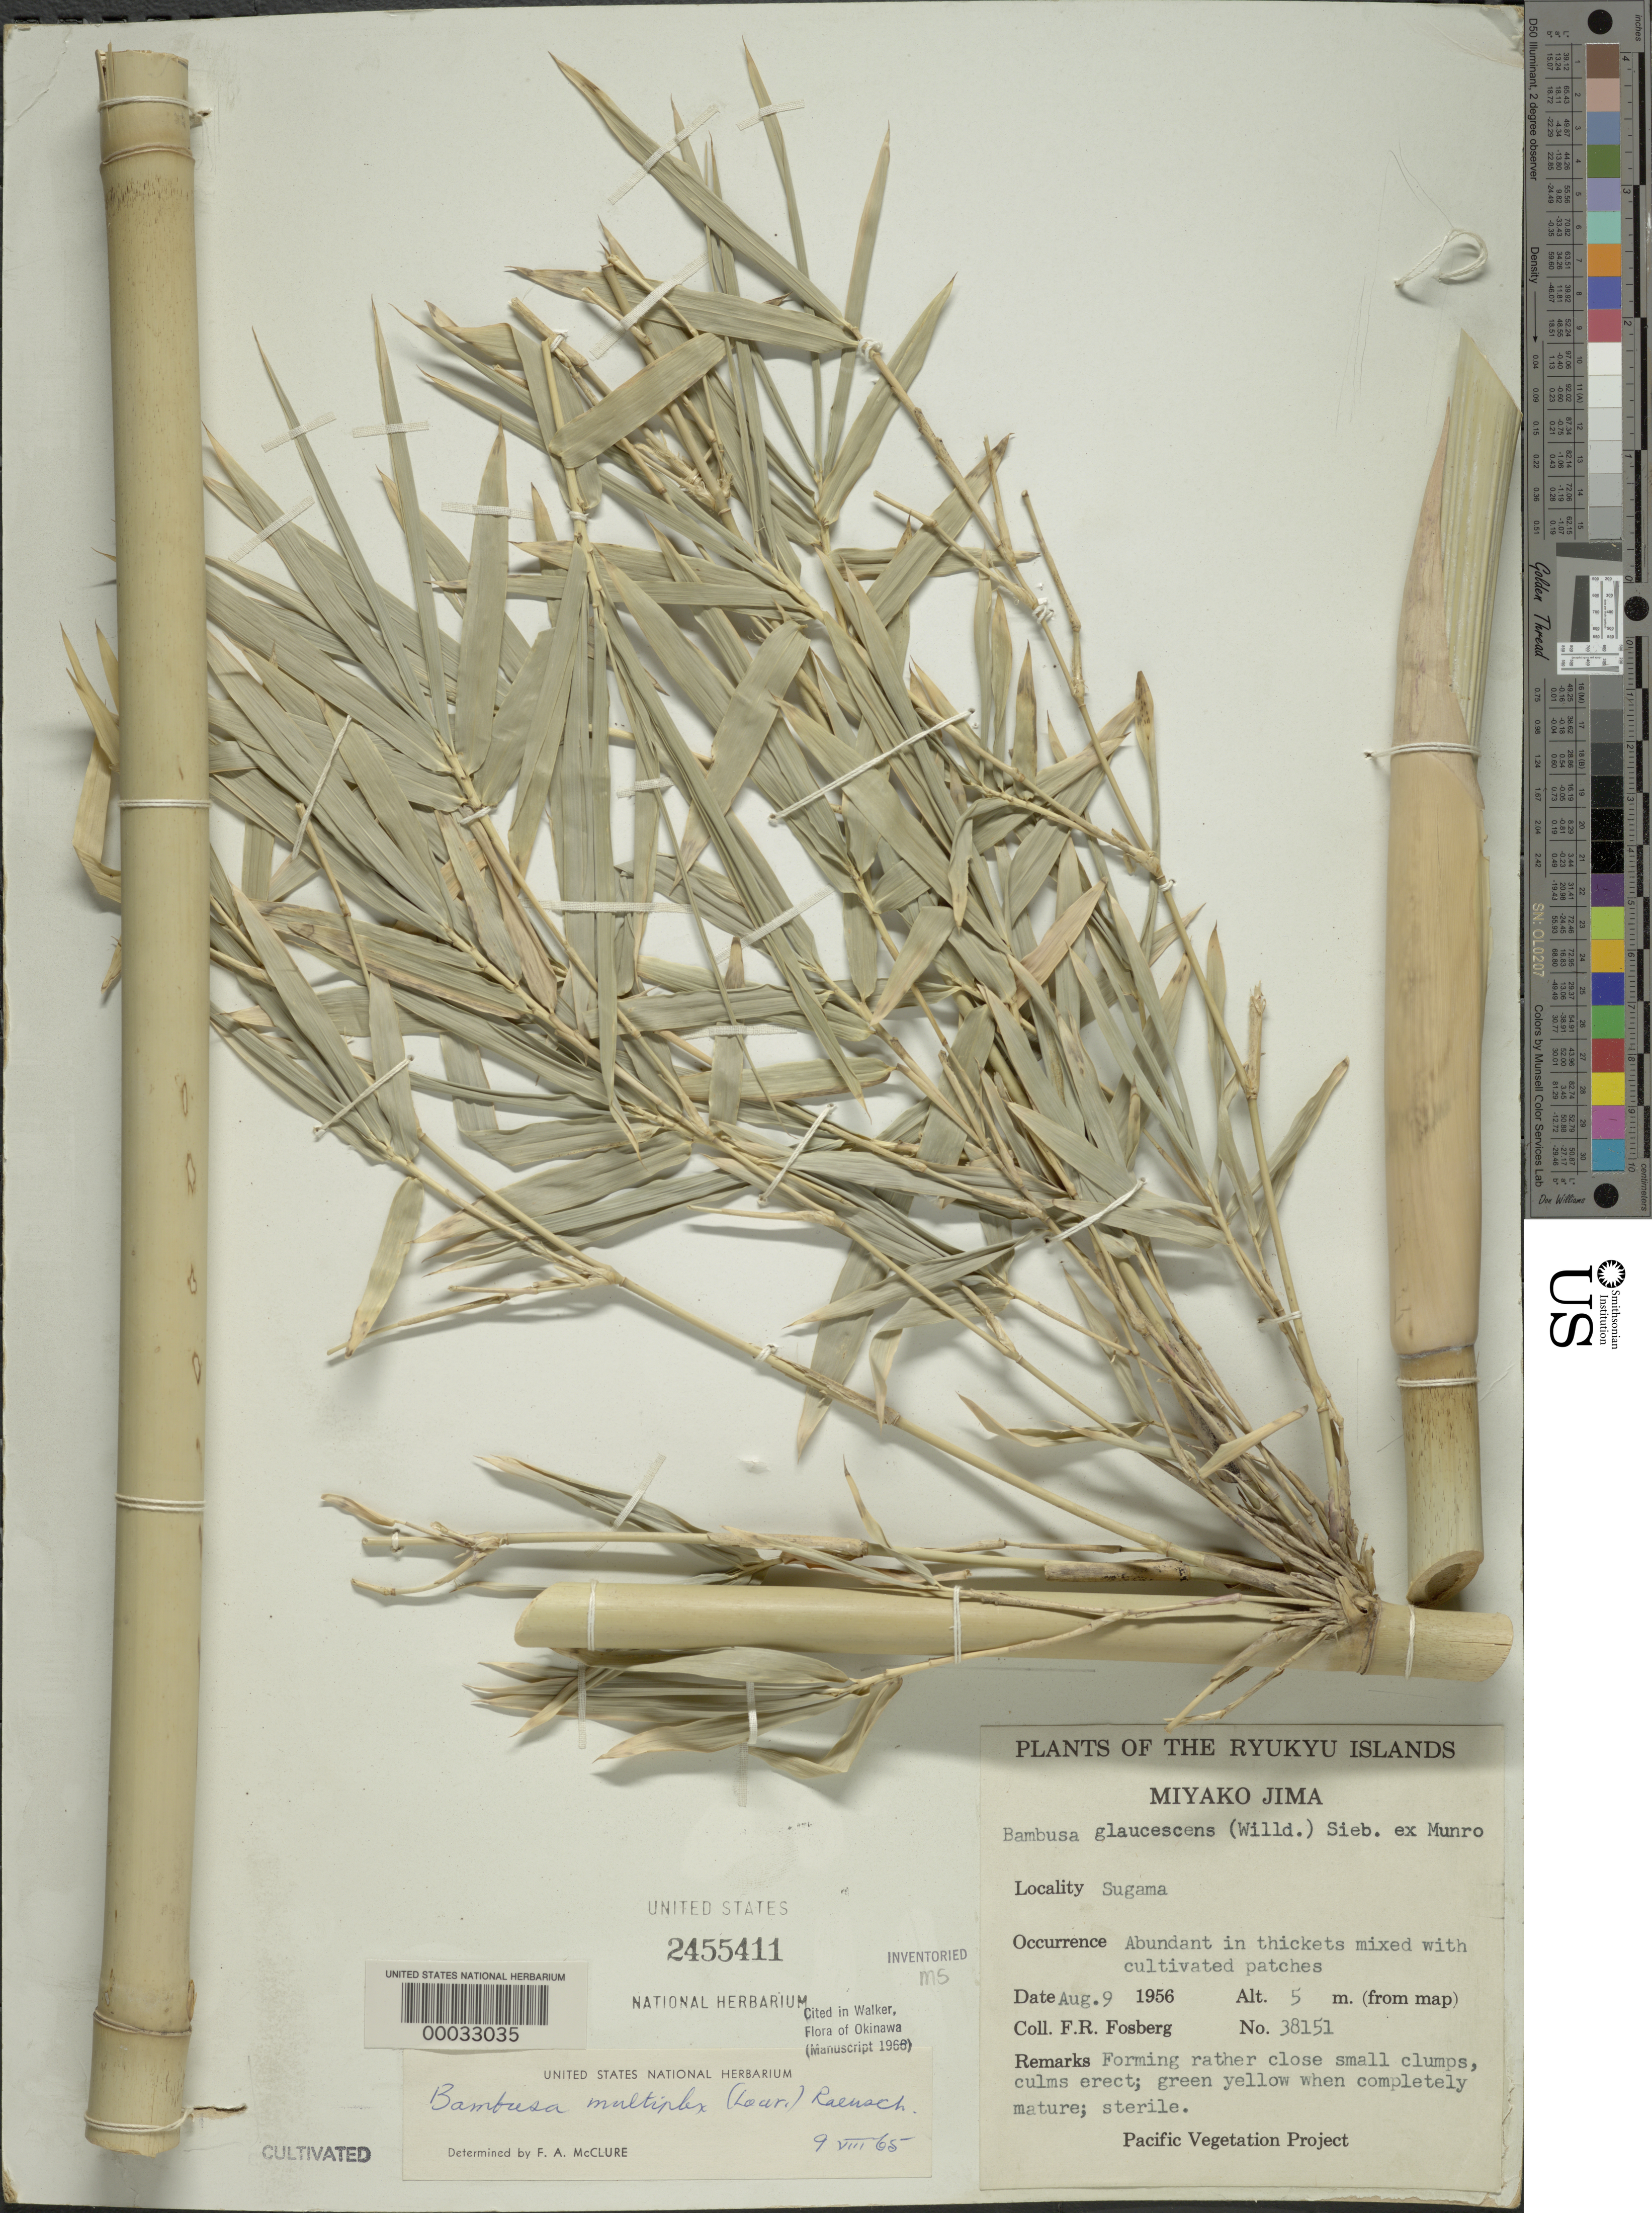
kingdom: Plantae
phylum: Tracheophyta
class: Liliopsida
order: Poales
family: Poaceae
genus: Bambusa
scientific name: Bambusa tuldoides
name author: Munro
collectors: F. R. Fosberg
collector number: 38151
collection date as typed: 09 Aug 1956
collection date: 1956-08-09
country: Japan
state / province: Okinawa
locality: Sugama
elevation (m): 5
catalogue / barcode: US 2455411